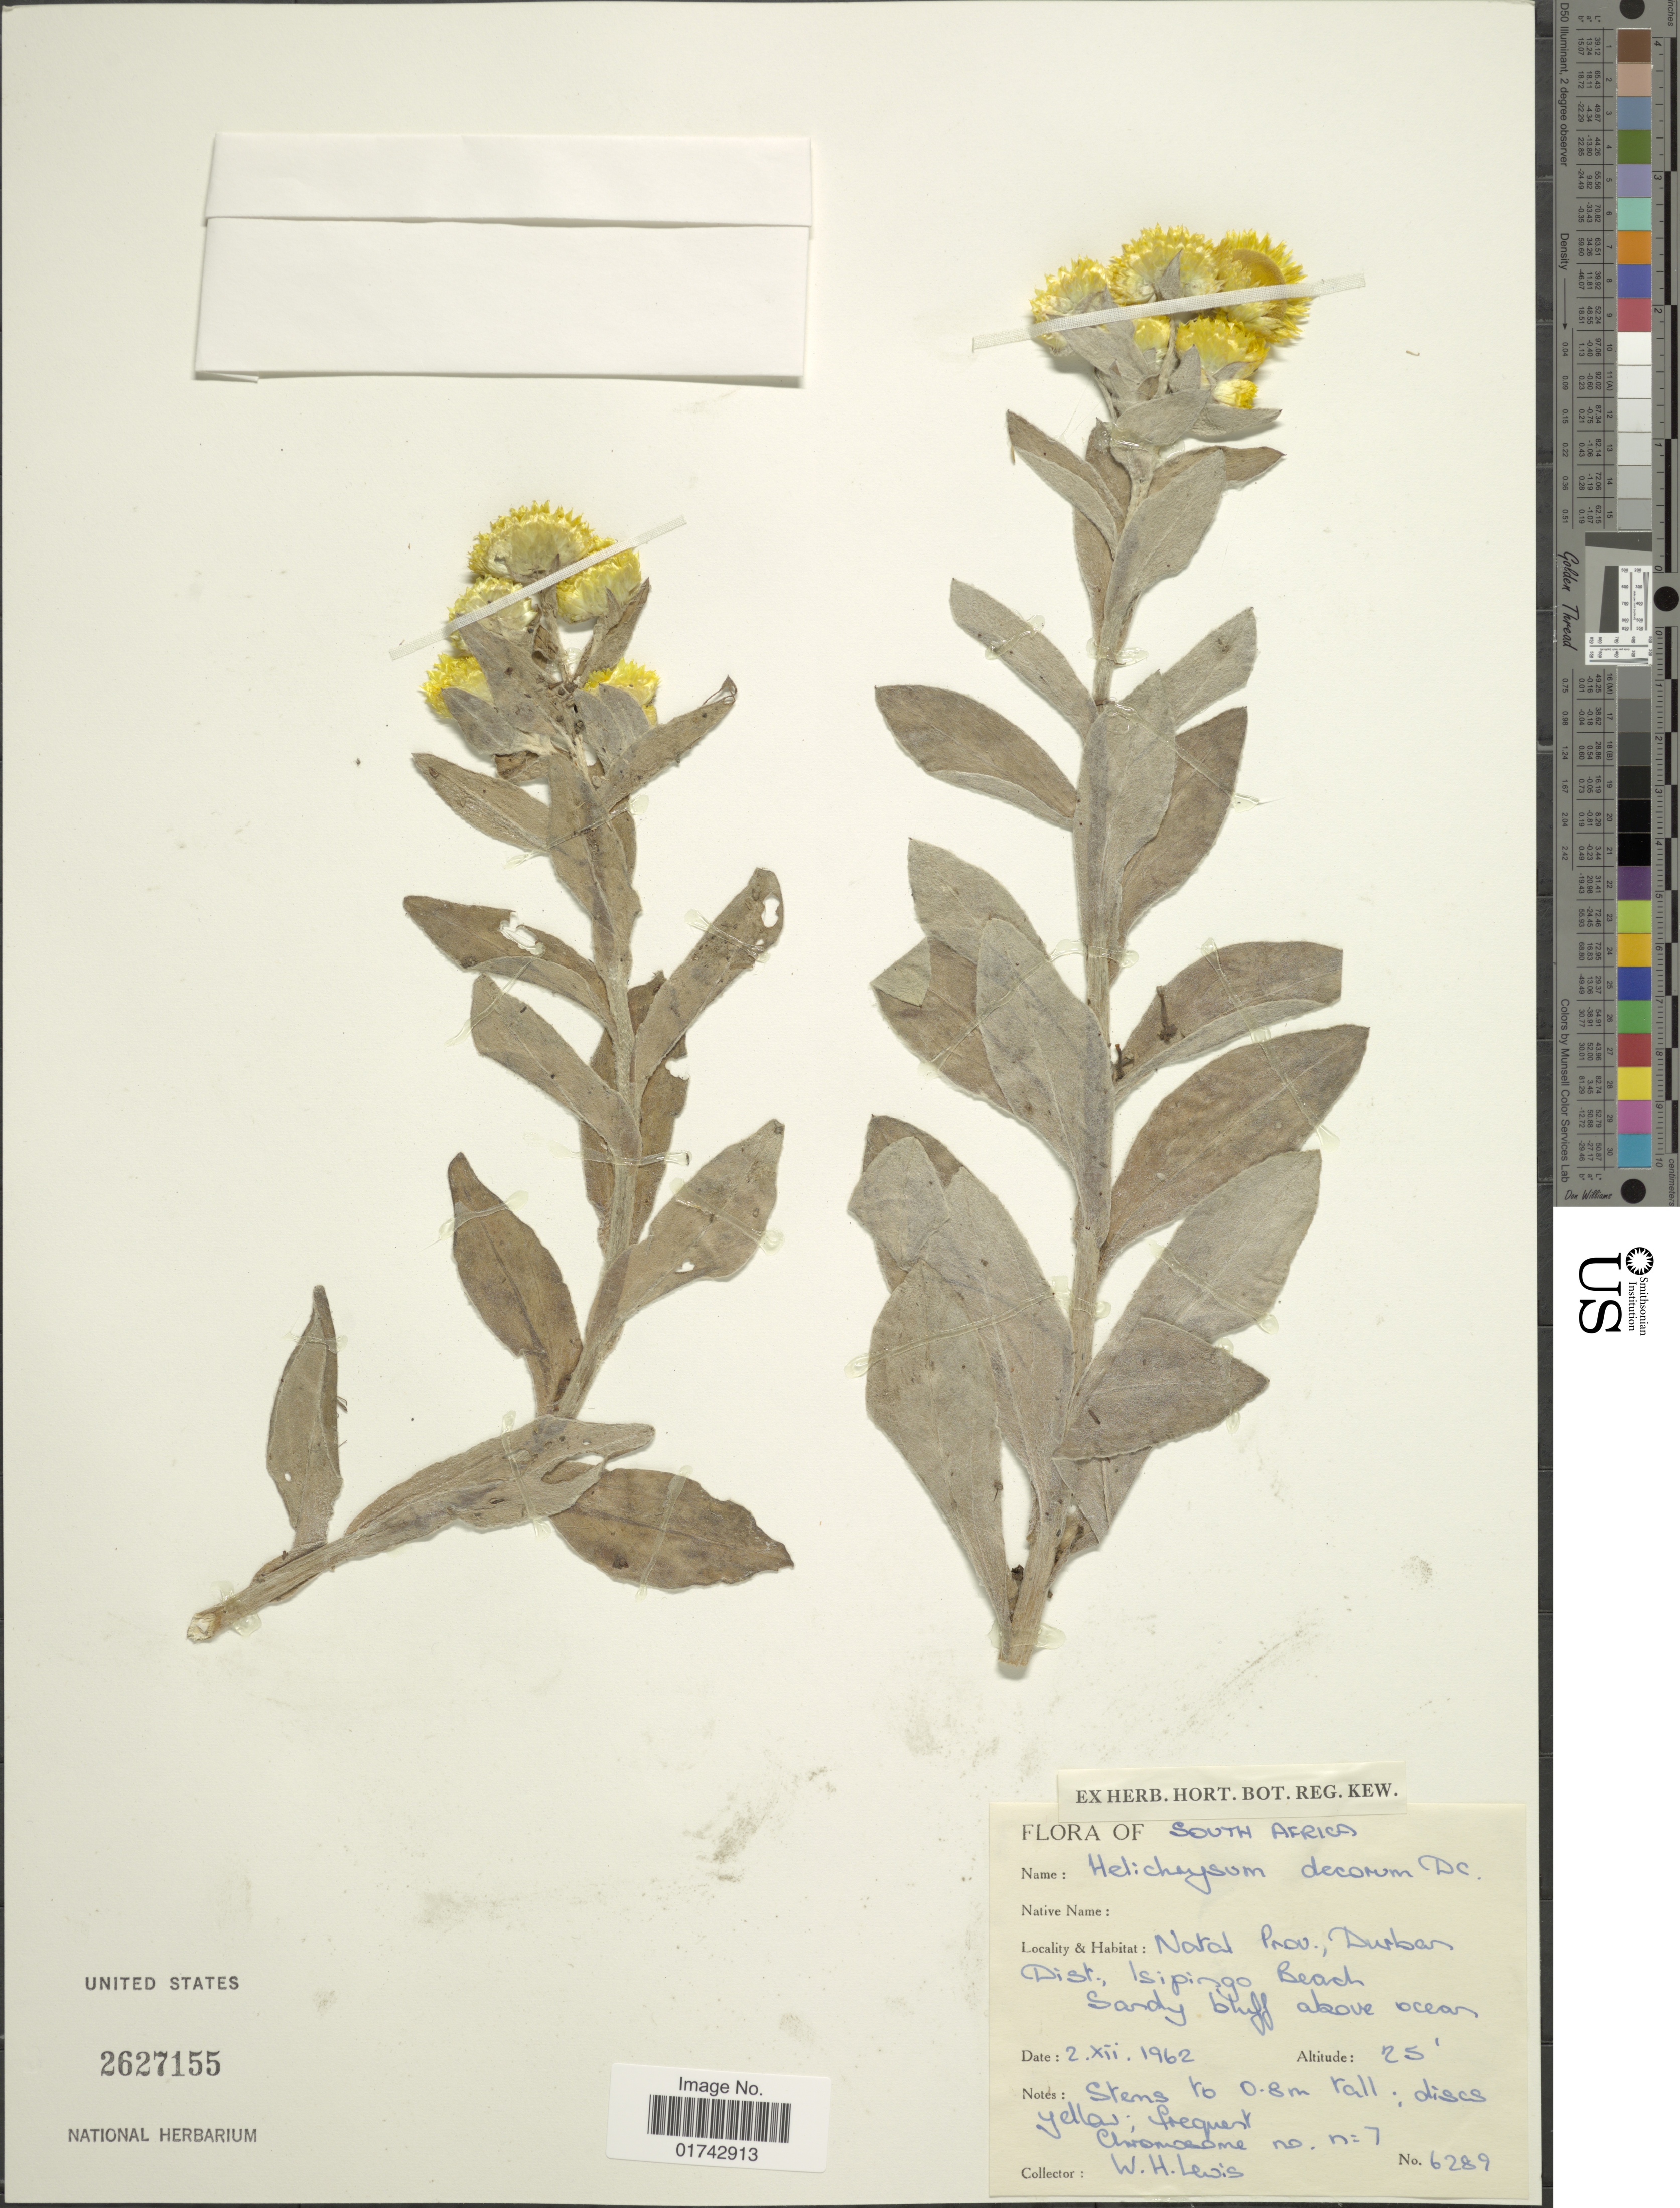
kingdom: Plantae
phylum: Tracheophyta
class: Magnoliopsida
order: Asterales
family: Asteraceae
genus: Helichrysum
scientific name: Helichrysum decorum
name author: DC.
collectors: W. H. Lewis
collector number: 6289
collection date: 1962-12-02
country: South Africa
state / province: KwaZulu-Natal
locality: Natal Prov., Durban Dist., Isipingo Beach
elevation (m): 8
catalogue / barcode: US 2627155